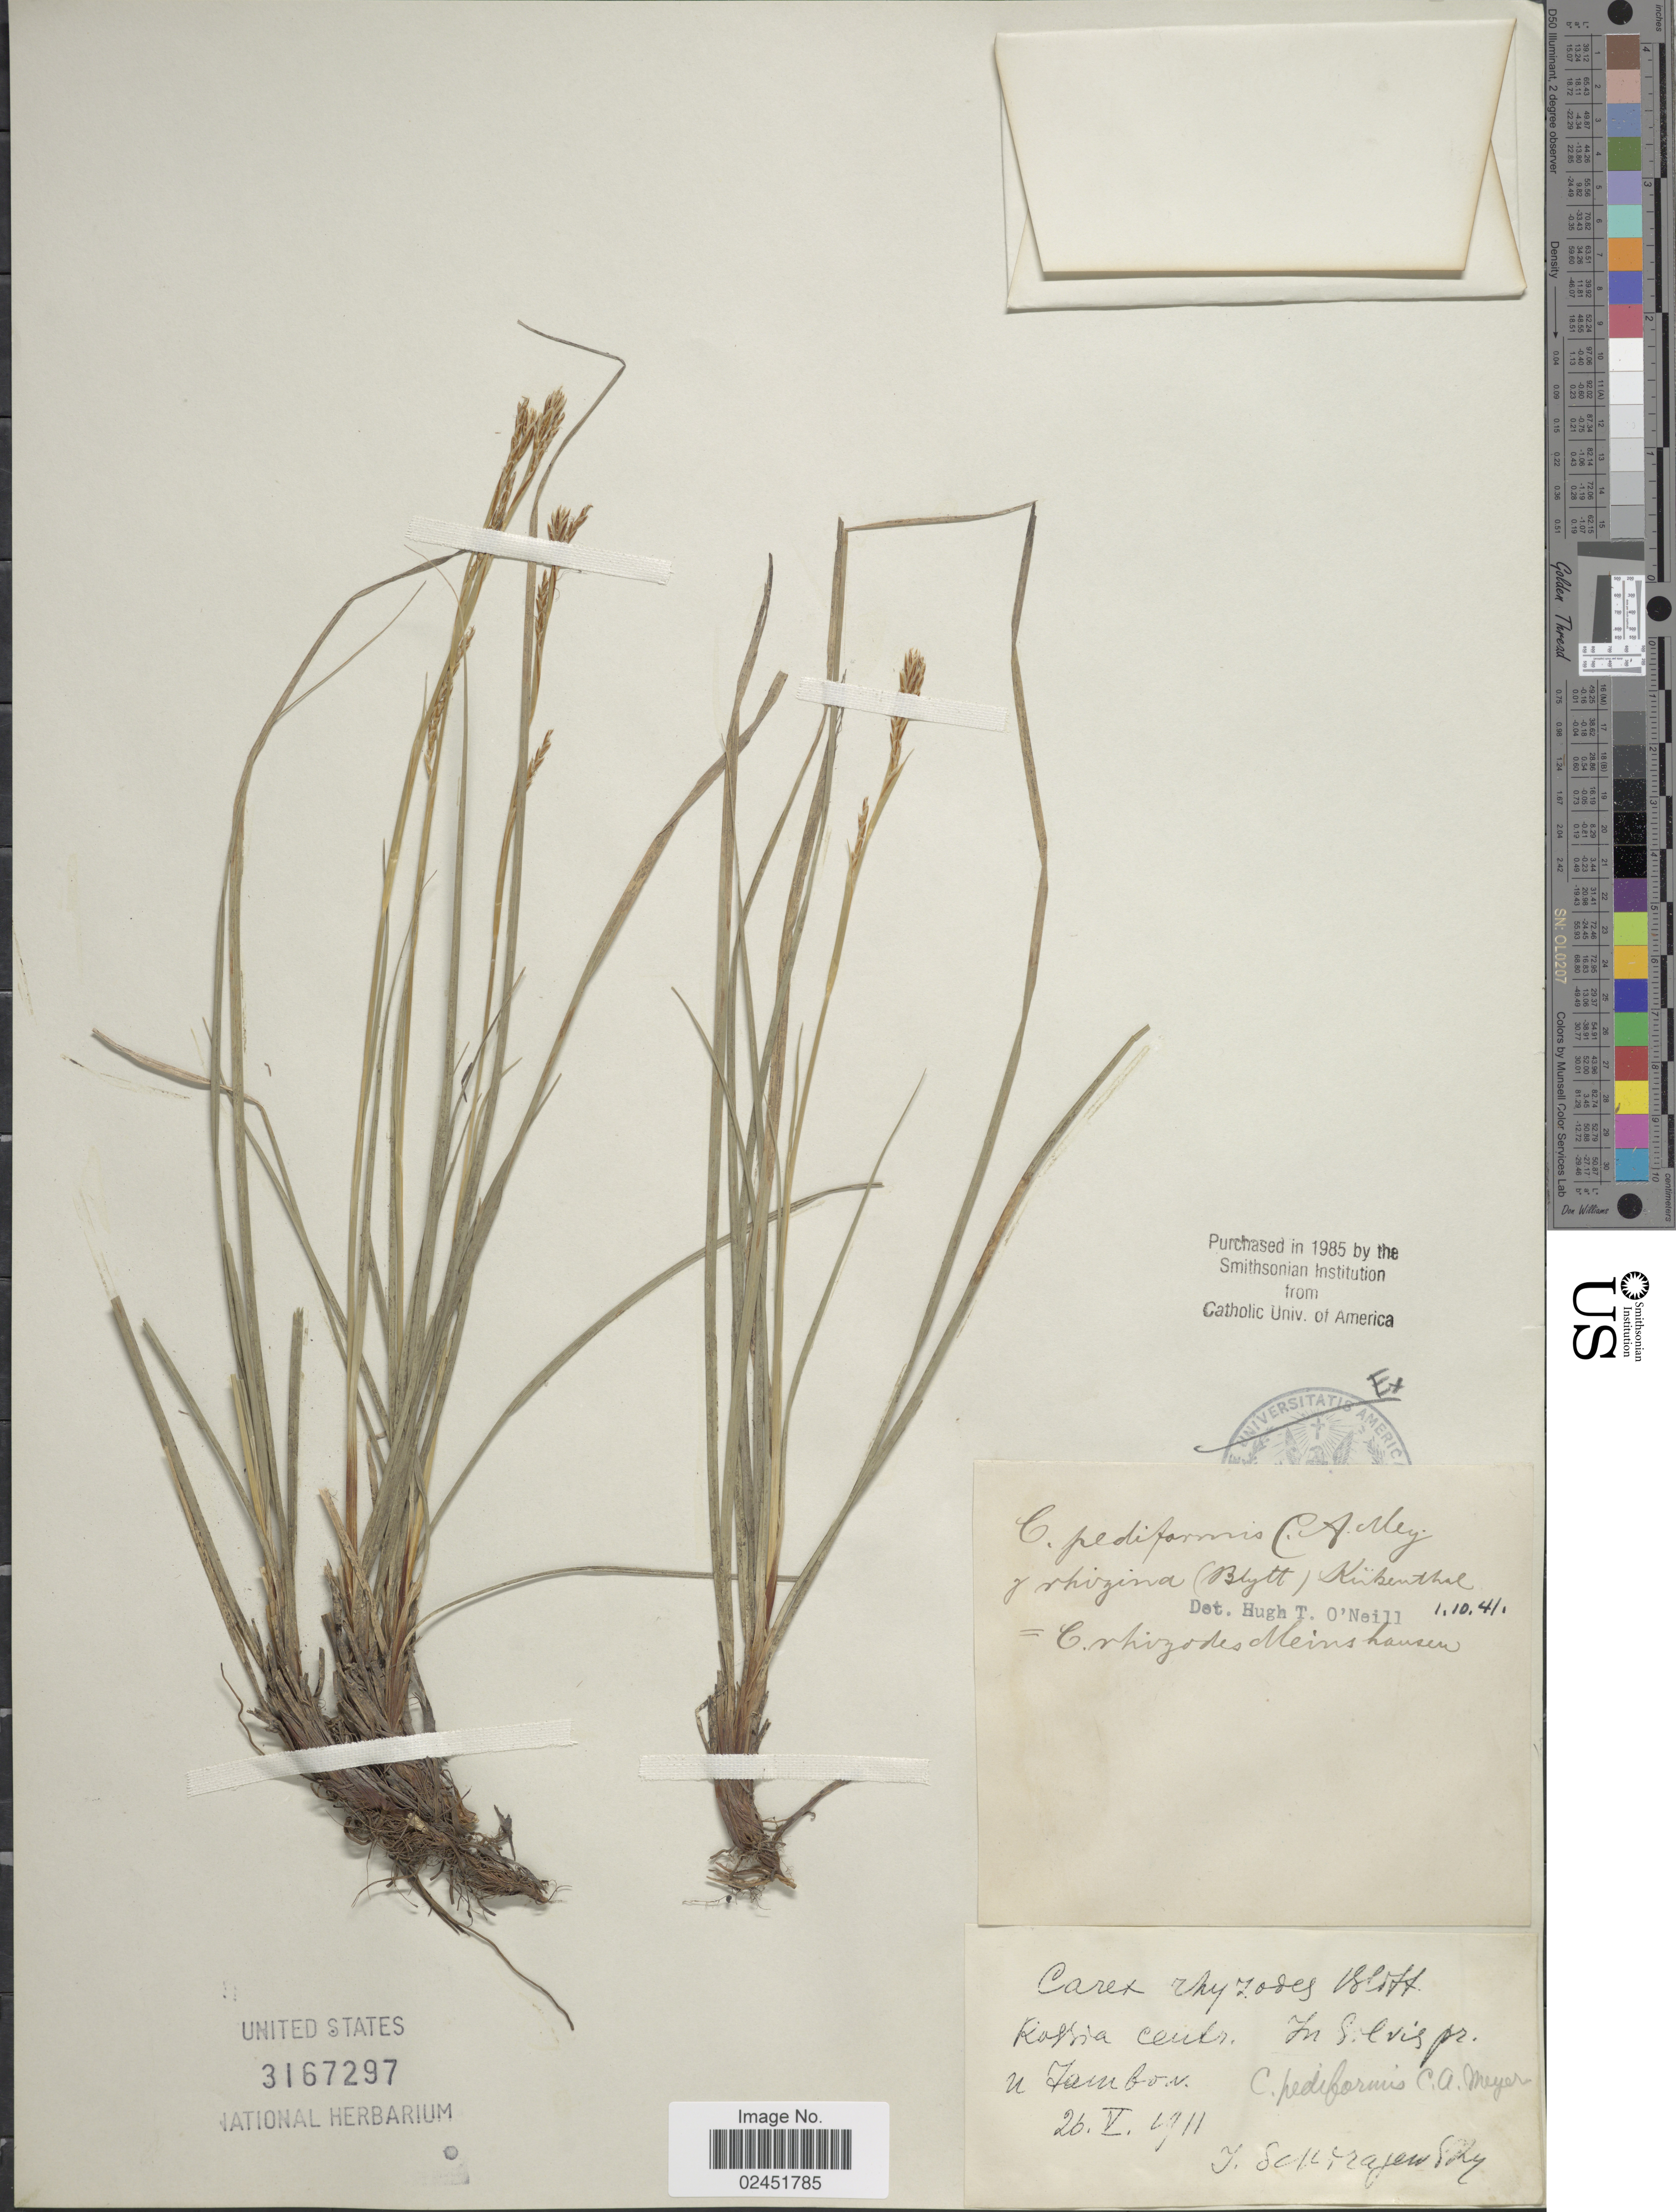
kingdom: Plantae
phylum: Tracheophyta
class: Liliopsida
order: Poales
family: Cyperaceae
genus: Carex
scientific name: Carex pediformis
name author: C.A. Mey.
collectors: J. Schorajensky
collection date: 1911-05-26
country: Russian Federation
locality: Russia cent. In silvis pr. u Tambon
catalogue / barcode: US 3167297